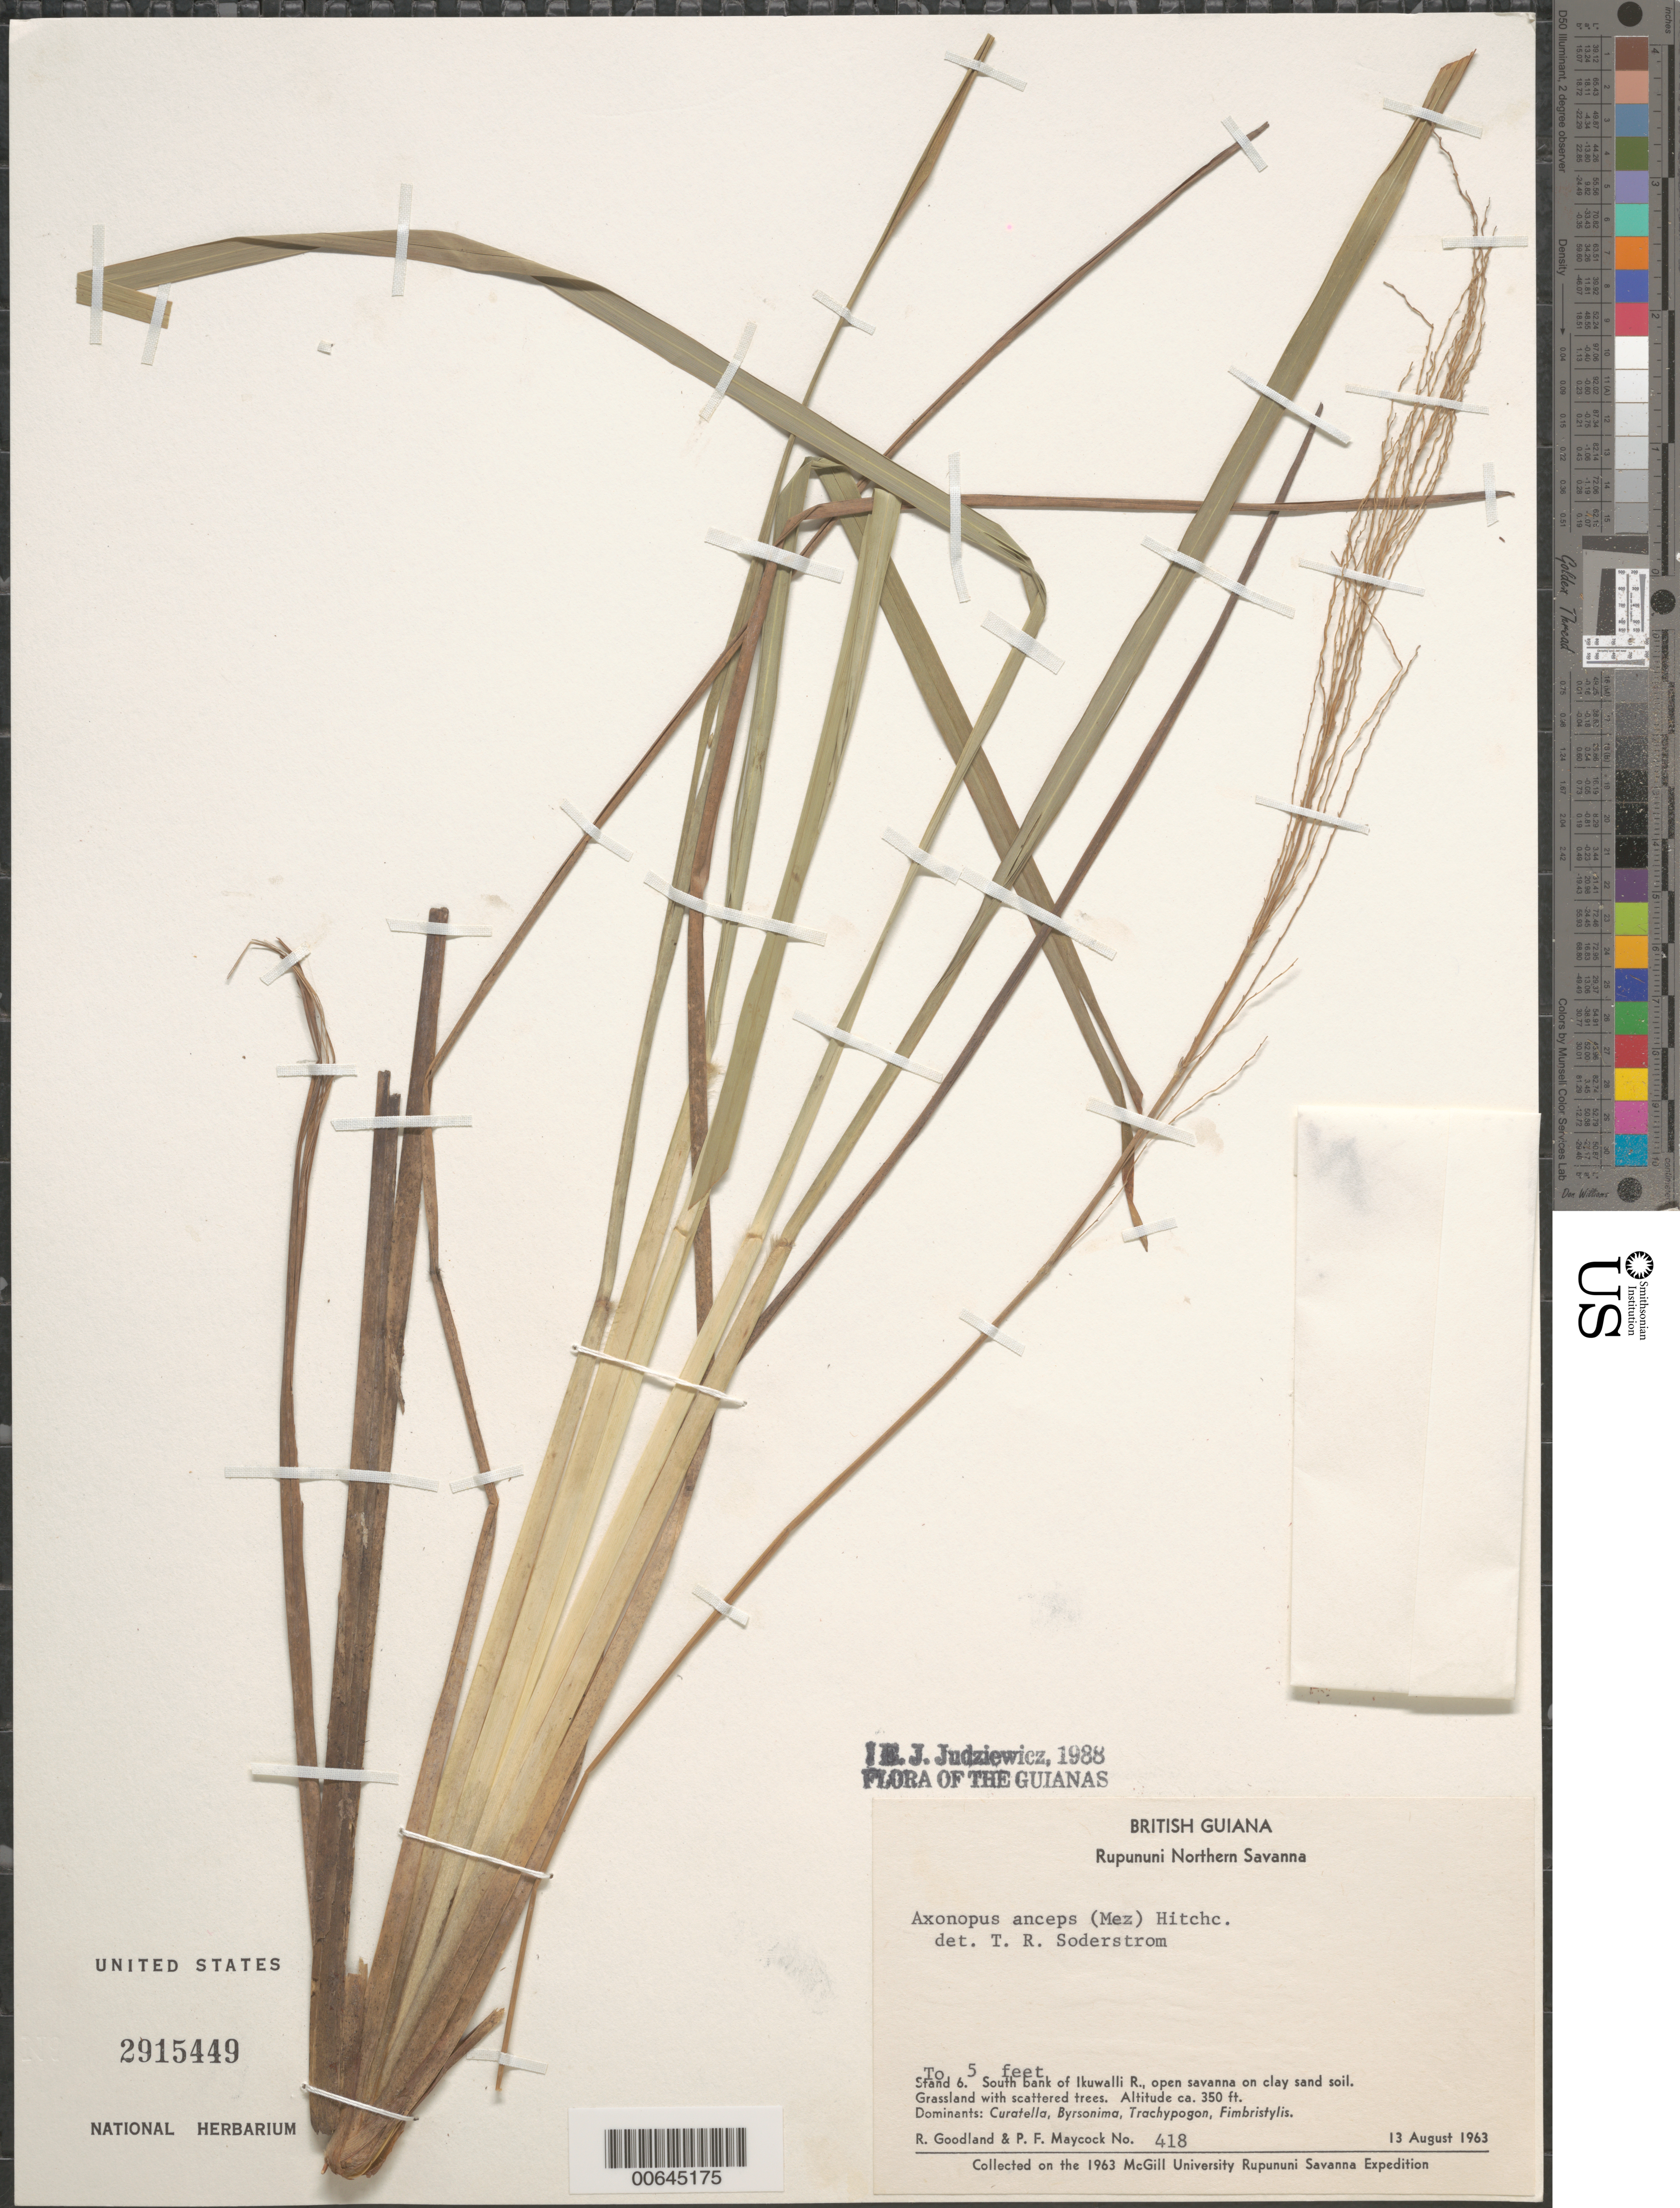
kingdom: Plantae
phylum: Tracheophyta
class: Liliopsida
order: Poales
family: Poaceae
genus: Axonopus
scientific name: Axonopus anceps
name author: (Mez) Hitchc.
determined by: Judziewicz, E. J.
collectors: R. Goodland & P. Maycock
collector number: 418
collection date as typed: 13-Aug-63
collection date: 1963-08-13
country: Guyana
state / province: U. Takutu-U. Essequibo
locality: Rupununi Northern Savanna, S bank of Ikuwali R.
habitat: Open savanna on clay sand soil. Grassland with scattered trees. Dominants: Curatella, Byrsonima, Trachypogon, Fimbristylis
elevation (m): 107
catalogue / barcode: US 2915449